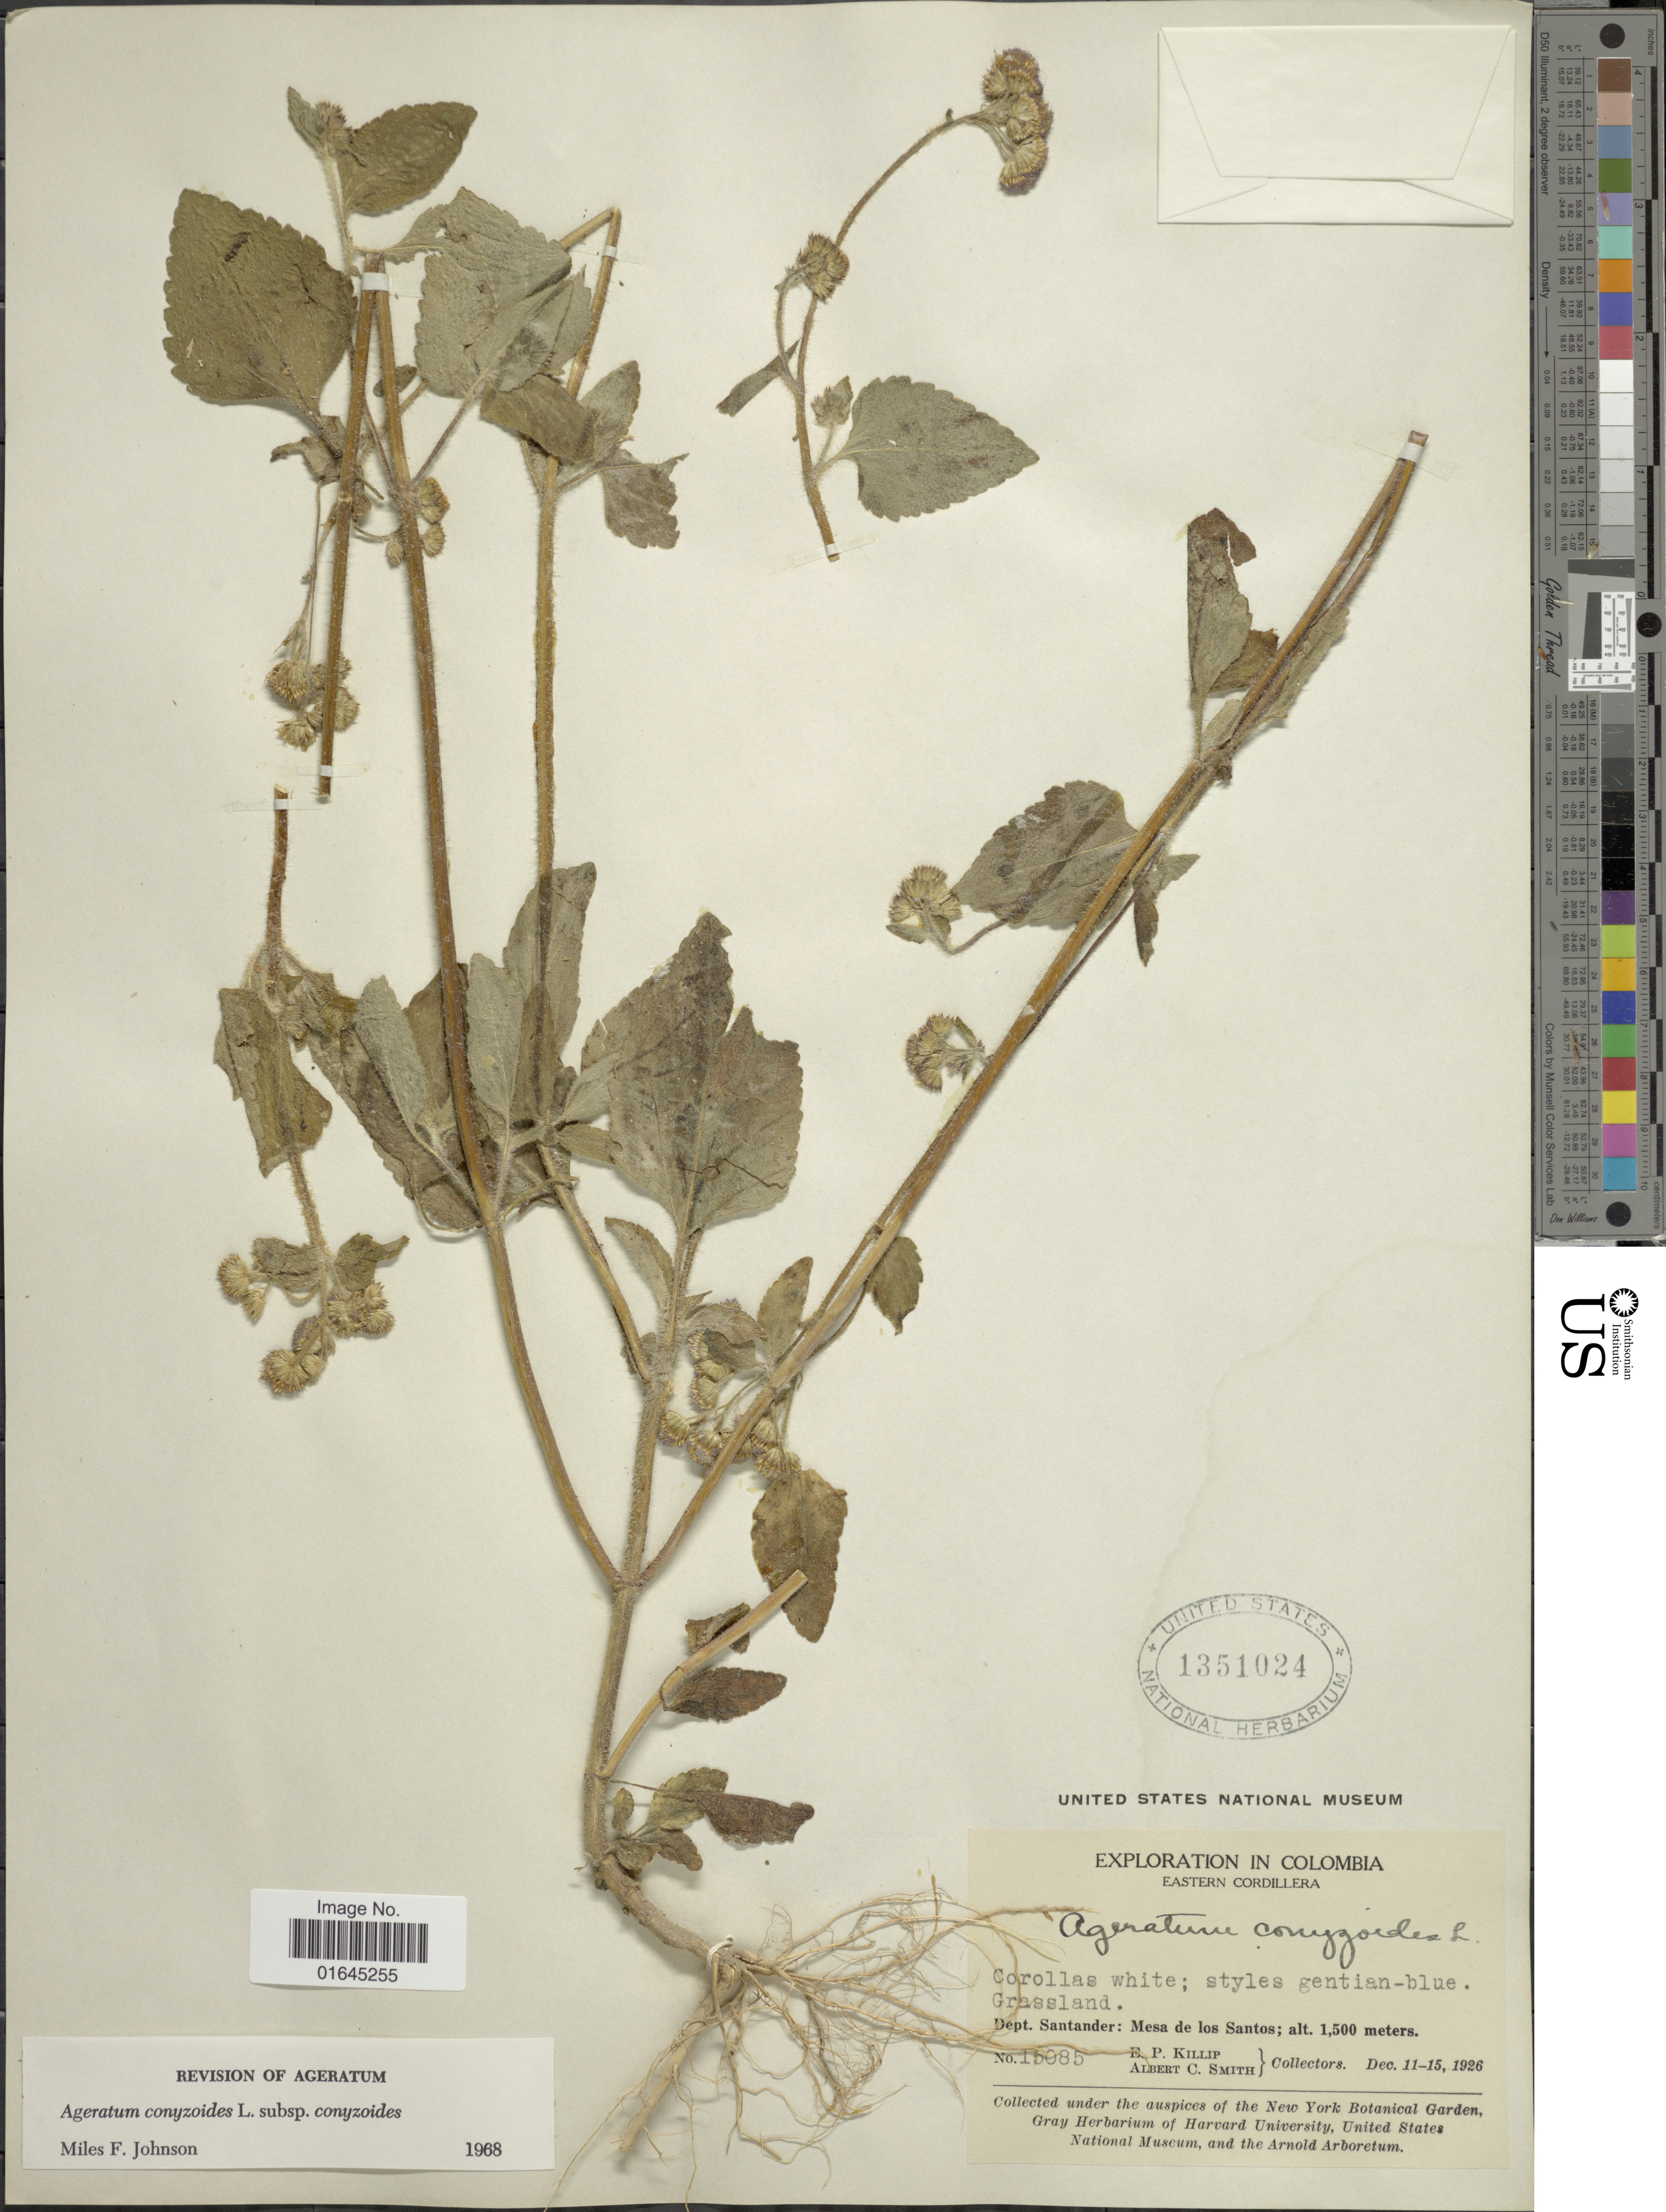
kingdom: Plantae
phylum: Tracheophyta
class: Magnoliopsida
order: Asterales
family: Asteraceae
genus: Ageratum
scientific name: Ageratum conyzoides subsp. conyzoides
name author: L.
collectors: E. P. Killip & A. C. Smith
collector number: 15085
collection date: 1926-12-11/1926-12-15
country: Colombia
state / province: Santander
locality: Dept. Santander: Mesa de los Santos. Eastern Cordillera.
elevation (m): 1500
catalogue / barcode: US 1351024